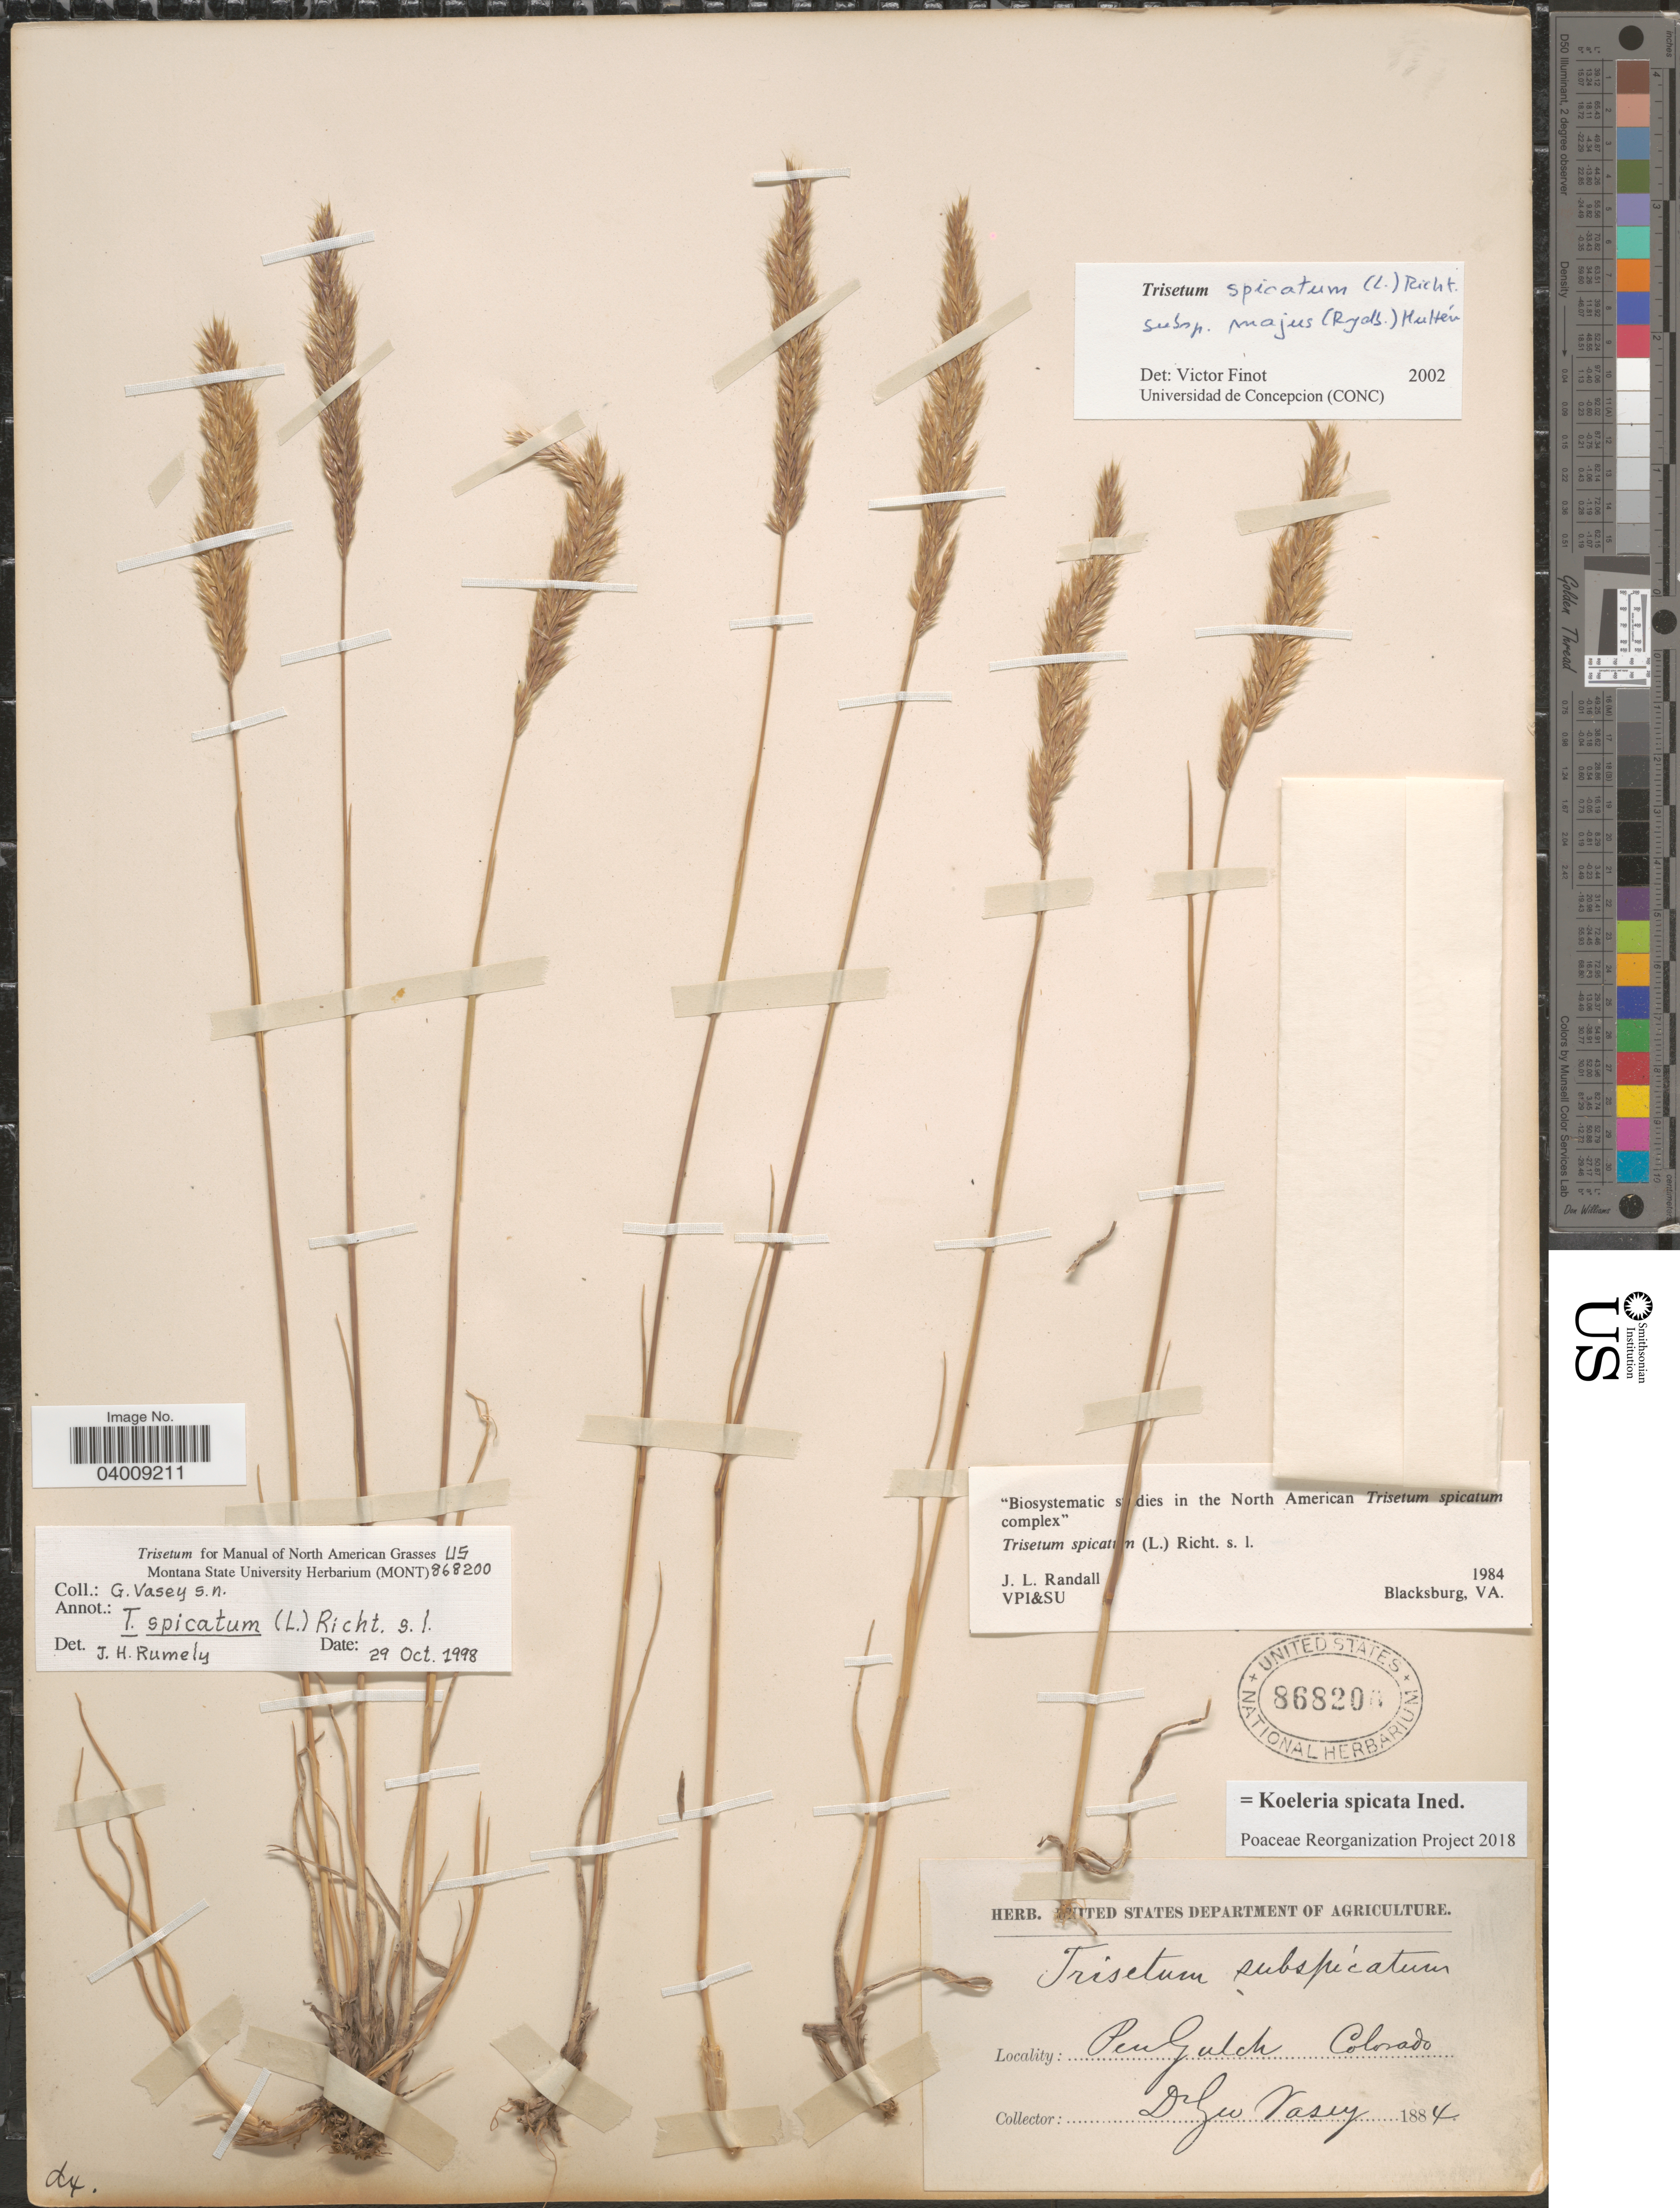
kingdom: Plantae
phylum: Tracheophyta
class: Liliopsida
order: Poales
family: Poaceae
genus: Koeleria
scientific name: Koeleria spicata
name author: (L.) Barberá et al.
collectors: G. R. Vasey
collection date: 1884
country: United States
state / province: Colorado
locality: Pen Gulch.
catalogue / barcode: US 868200